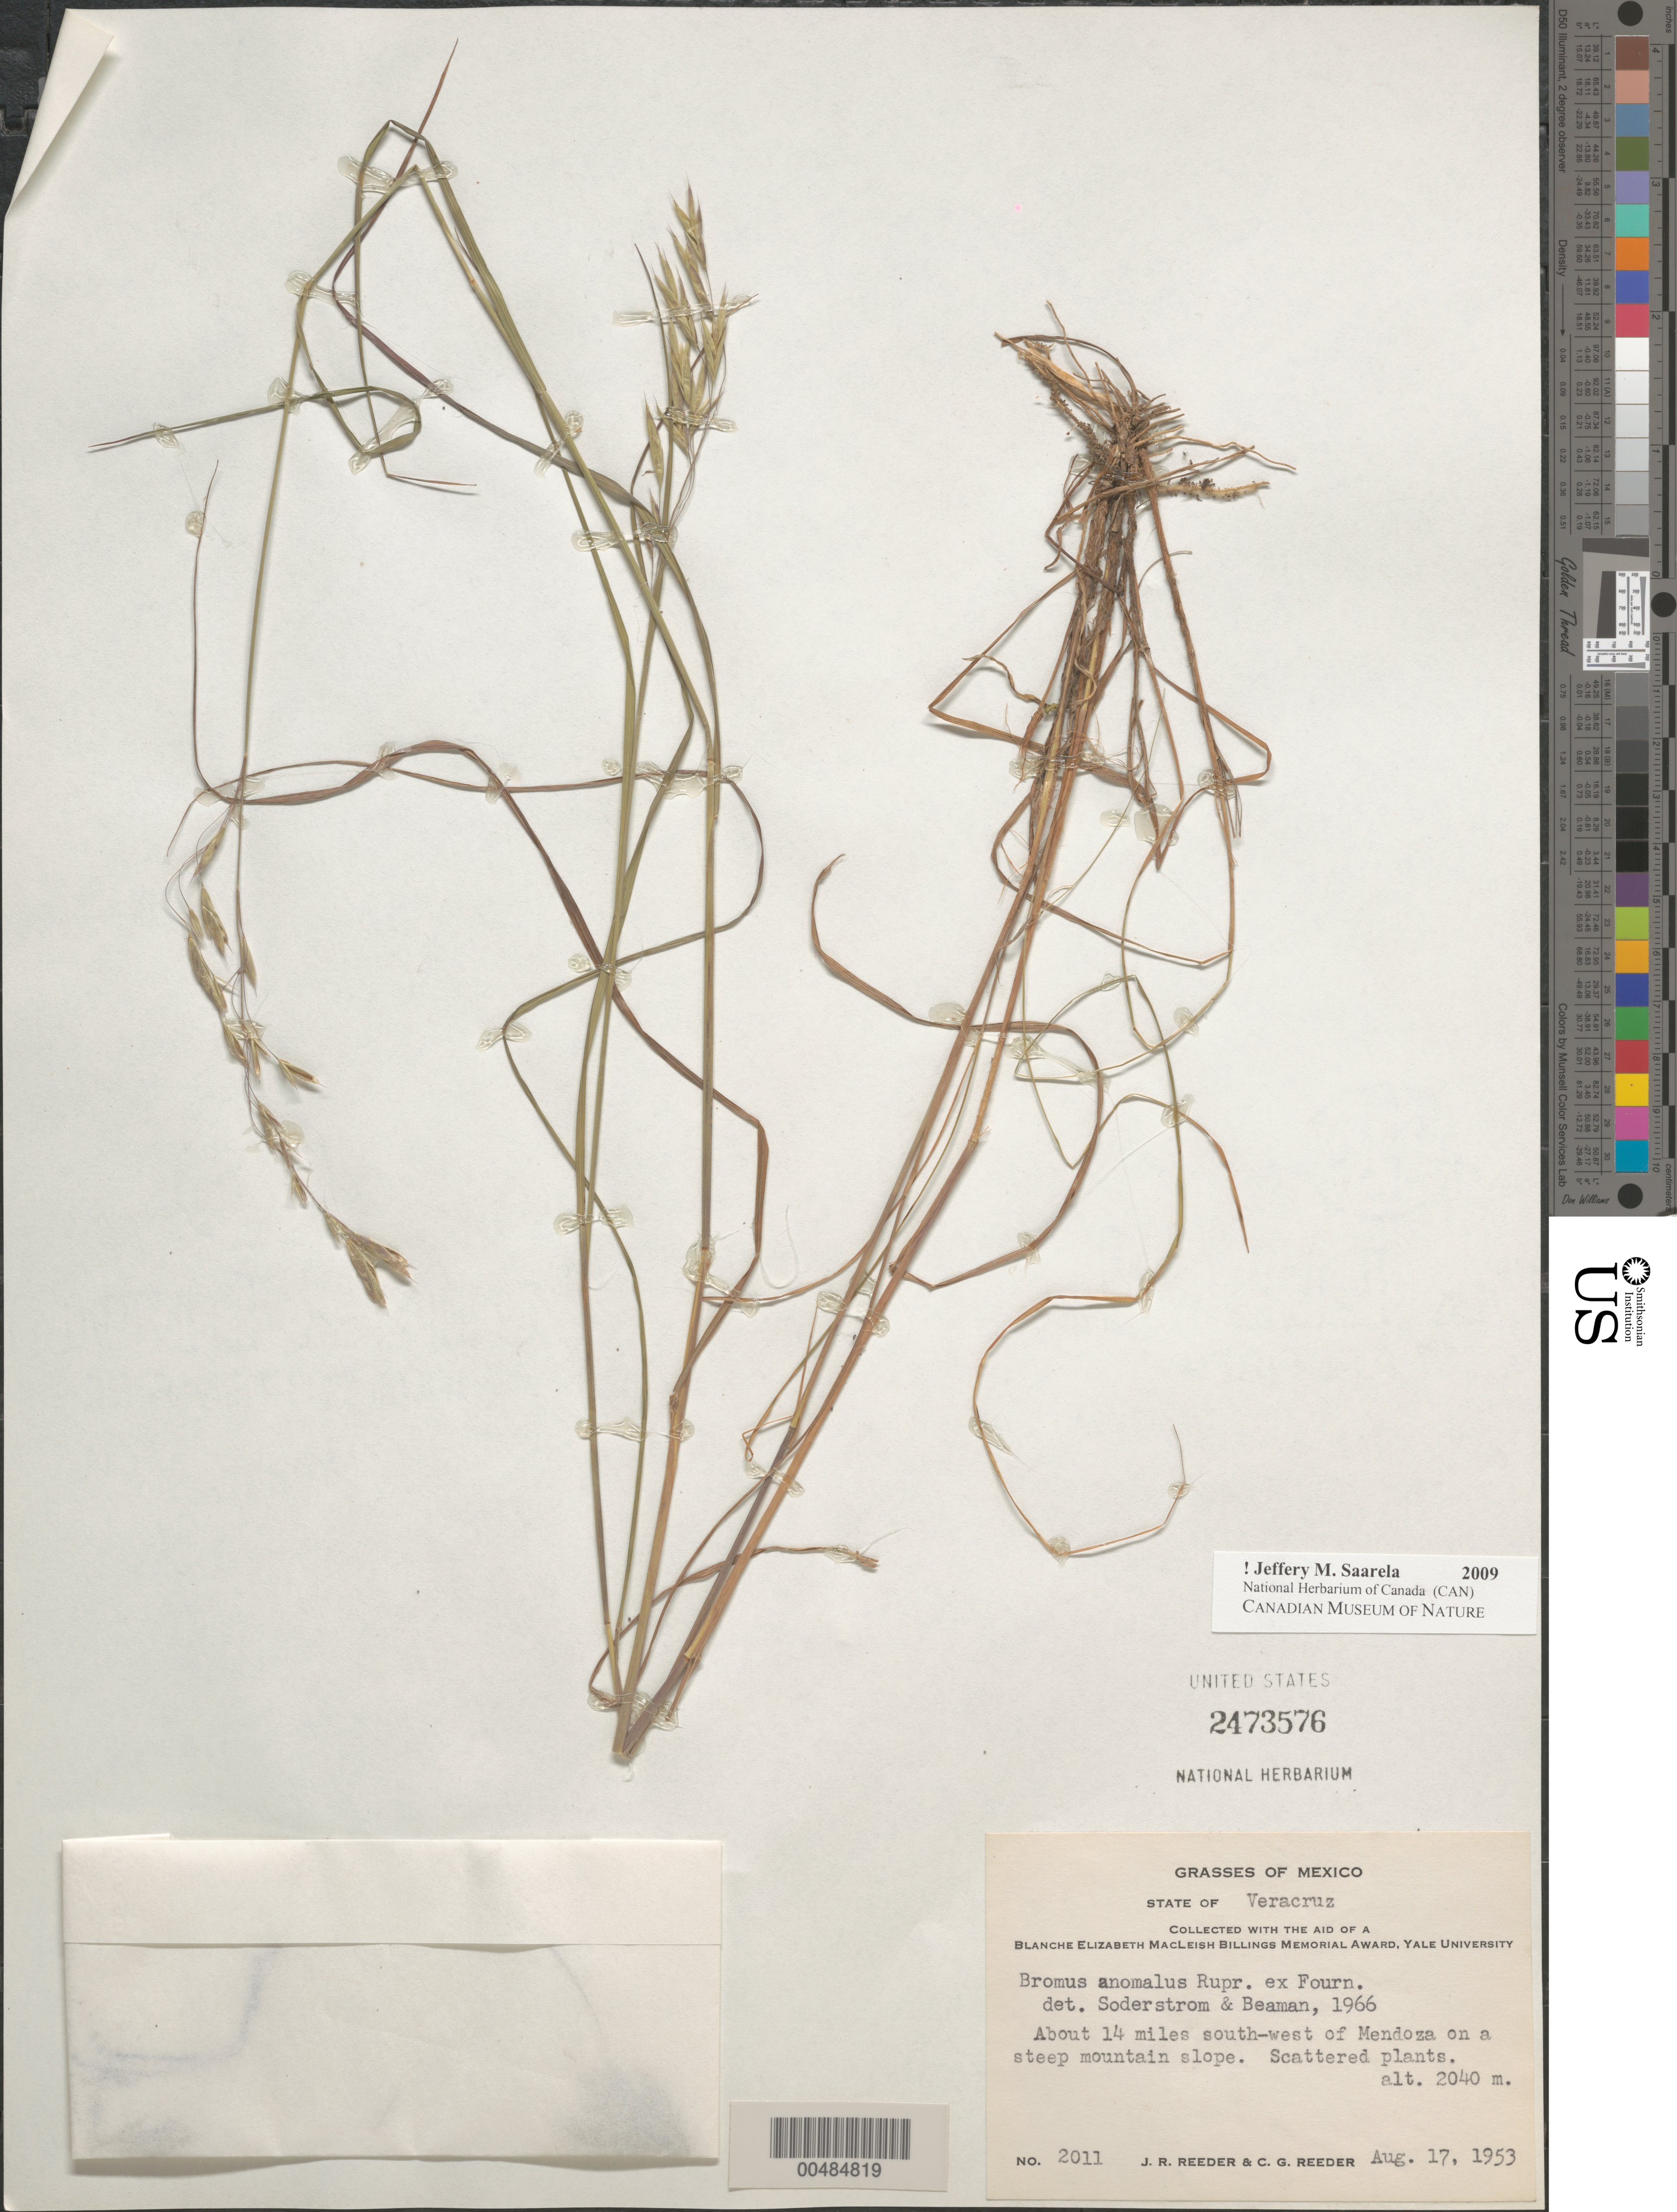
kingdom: Plantae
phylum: Tracheophyta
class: Liliopsida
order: Poales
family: Poaceae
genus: Bromus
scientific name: Bromus anomalus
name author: Rupr. ex E. Fourn.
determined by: Soderstrom, T. R.; Beaman, J. H.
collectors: J. R. Reeder & C. G. Reeder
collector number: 2011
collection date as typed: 17 Aug 1953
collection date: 1953-08-17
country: Mexico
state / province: Veracruz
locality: About 14 mi SW of Mendoza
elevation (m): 2040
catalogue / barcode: US 2473576